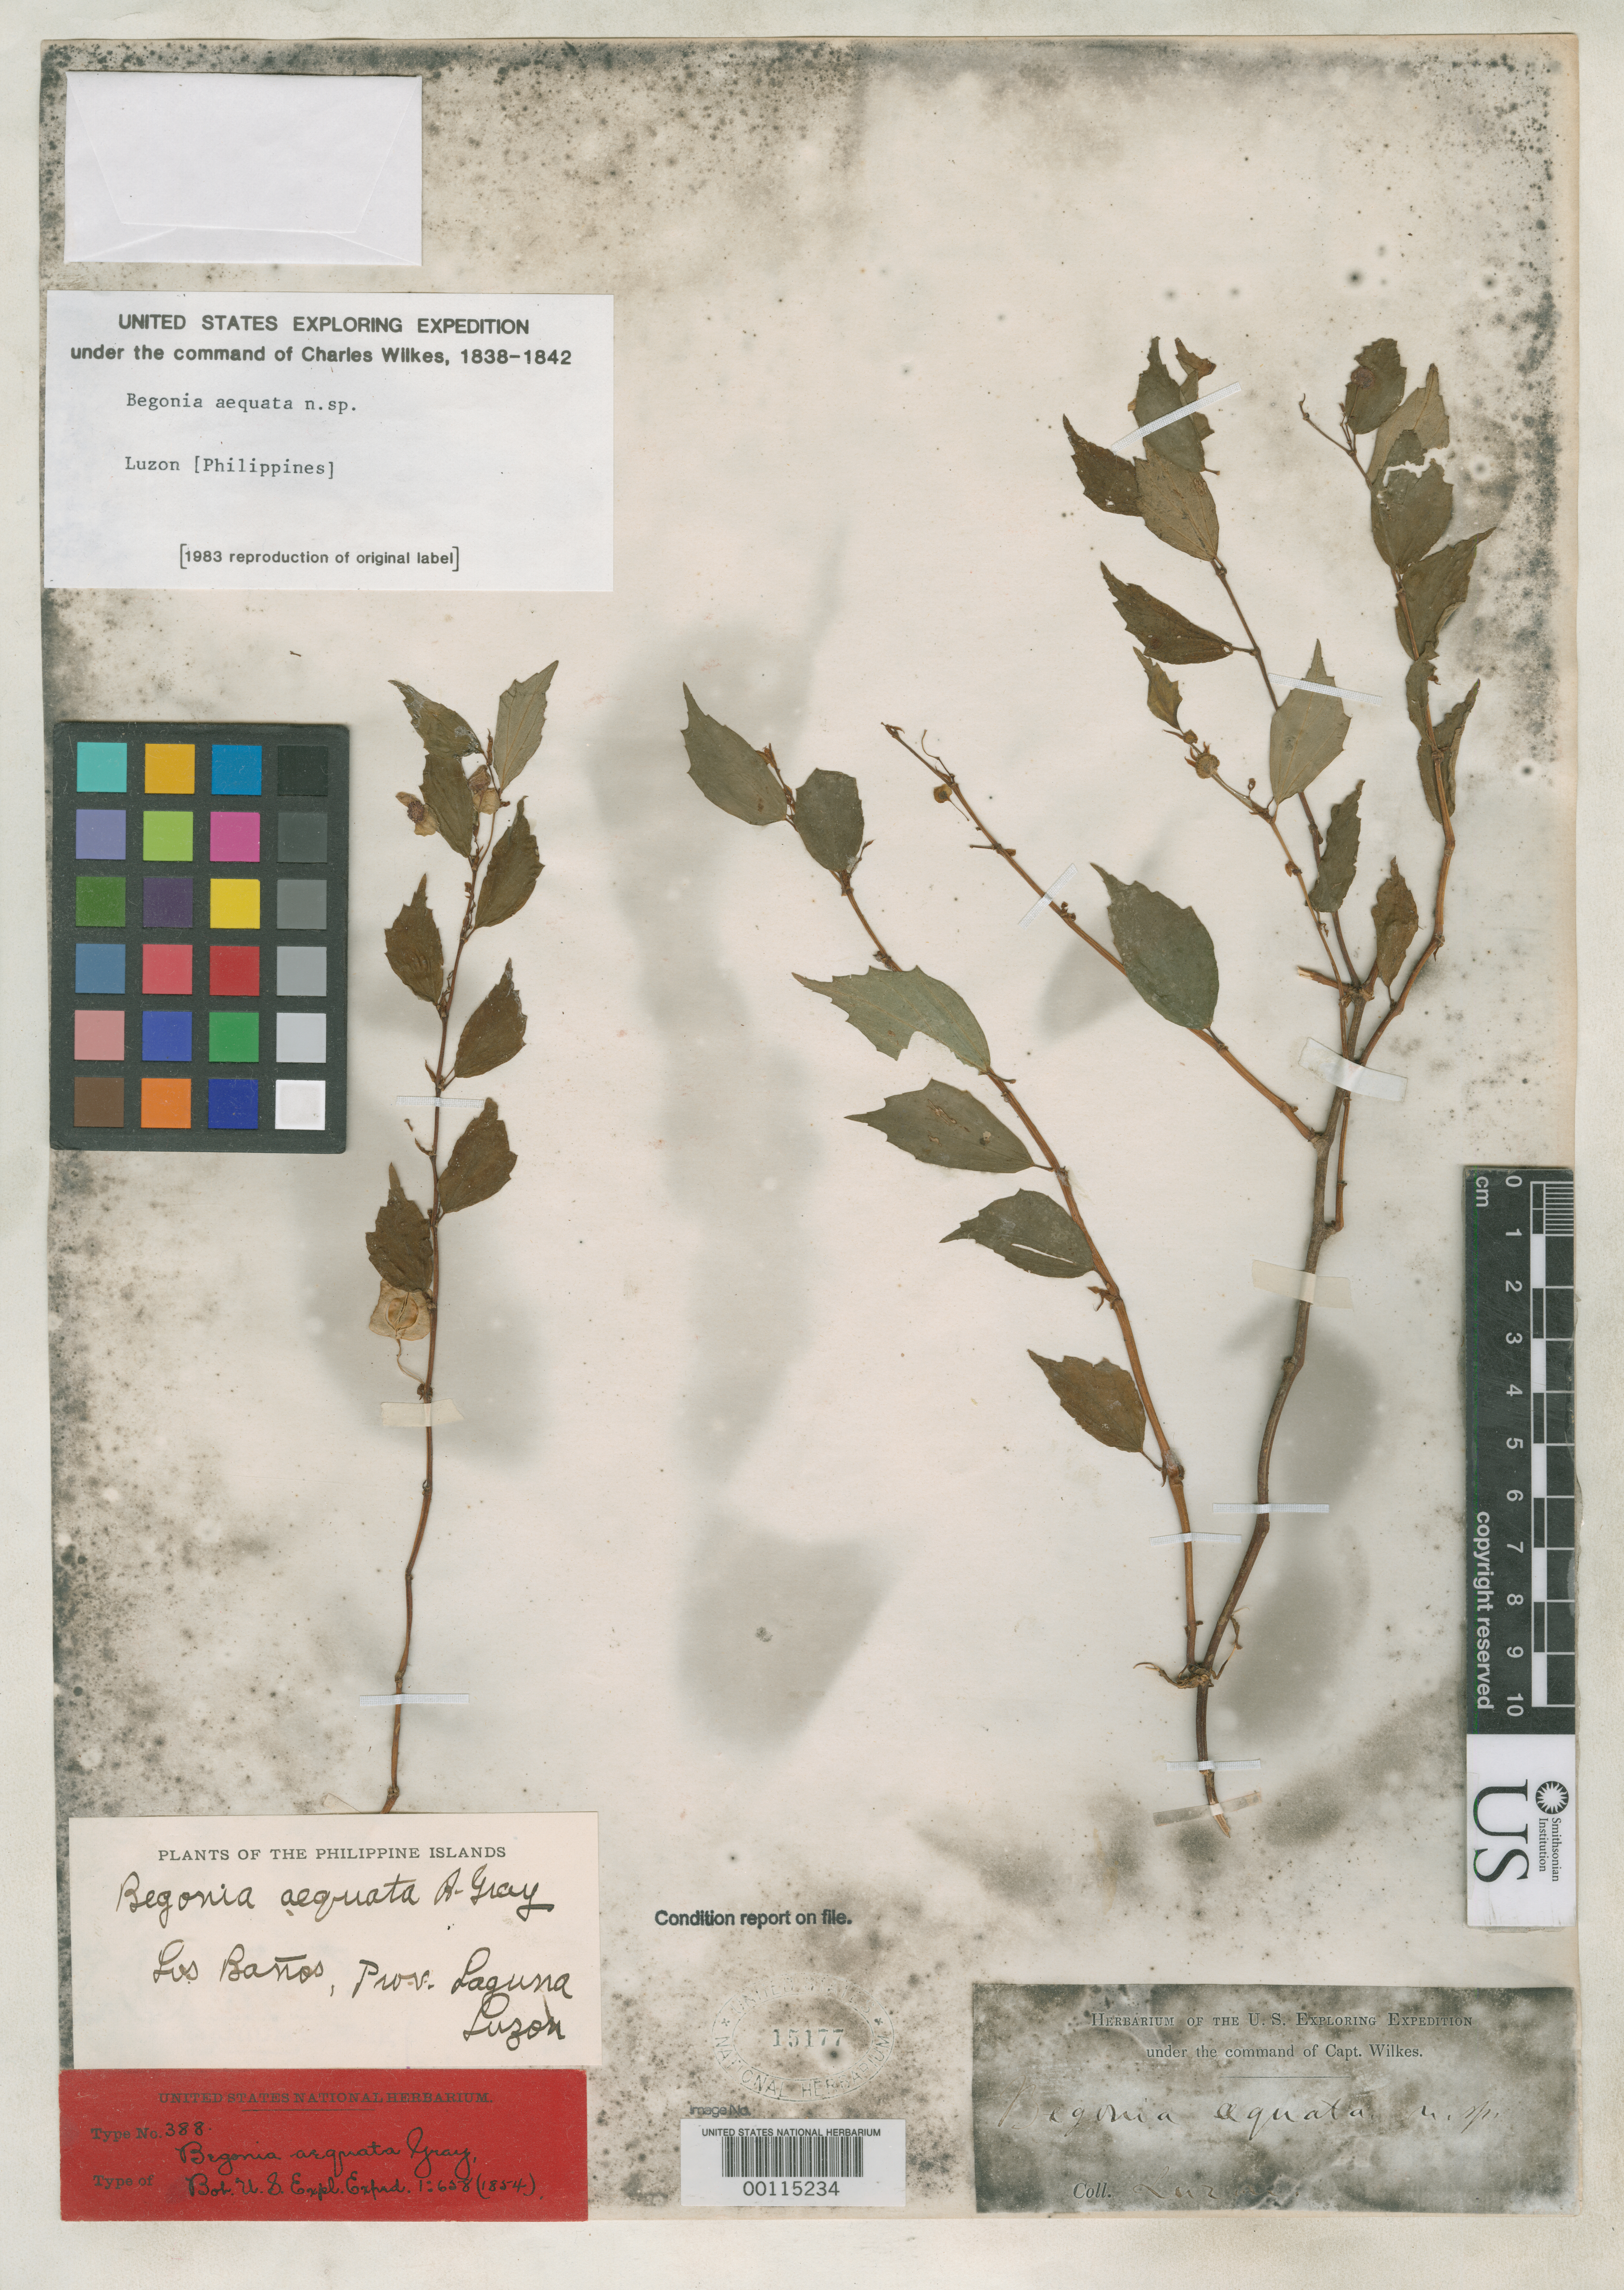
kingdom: Plantae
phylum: Tracheophyta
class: Magnoliopsida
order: Cucurbitales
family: Begoniaceae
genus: Begonia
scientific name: Begonia aequata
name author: A. Gray in Wilkes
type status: Holotype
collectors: Wilkes Explor. Exped.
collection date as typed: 1838 to -- --- 1842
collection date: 1838/1842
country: Philippines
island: Luzon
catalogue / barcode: US 15177